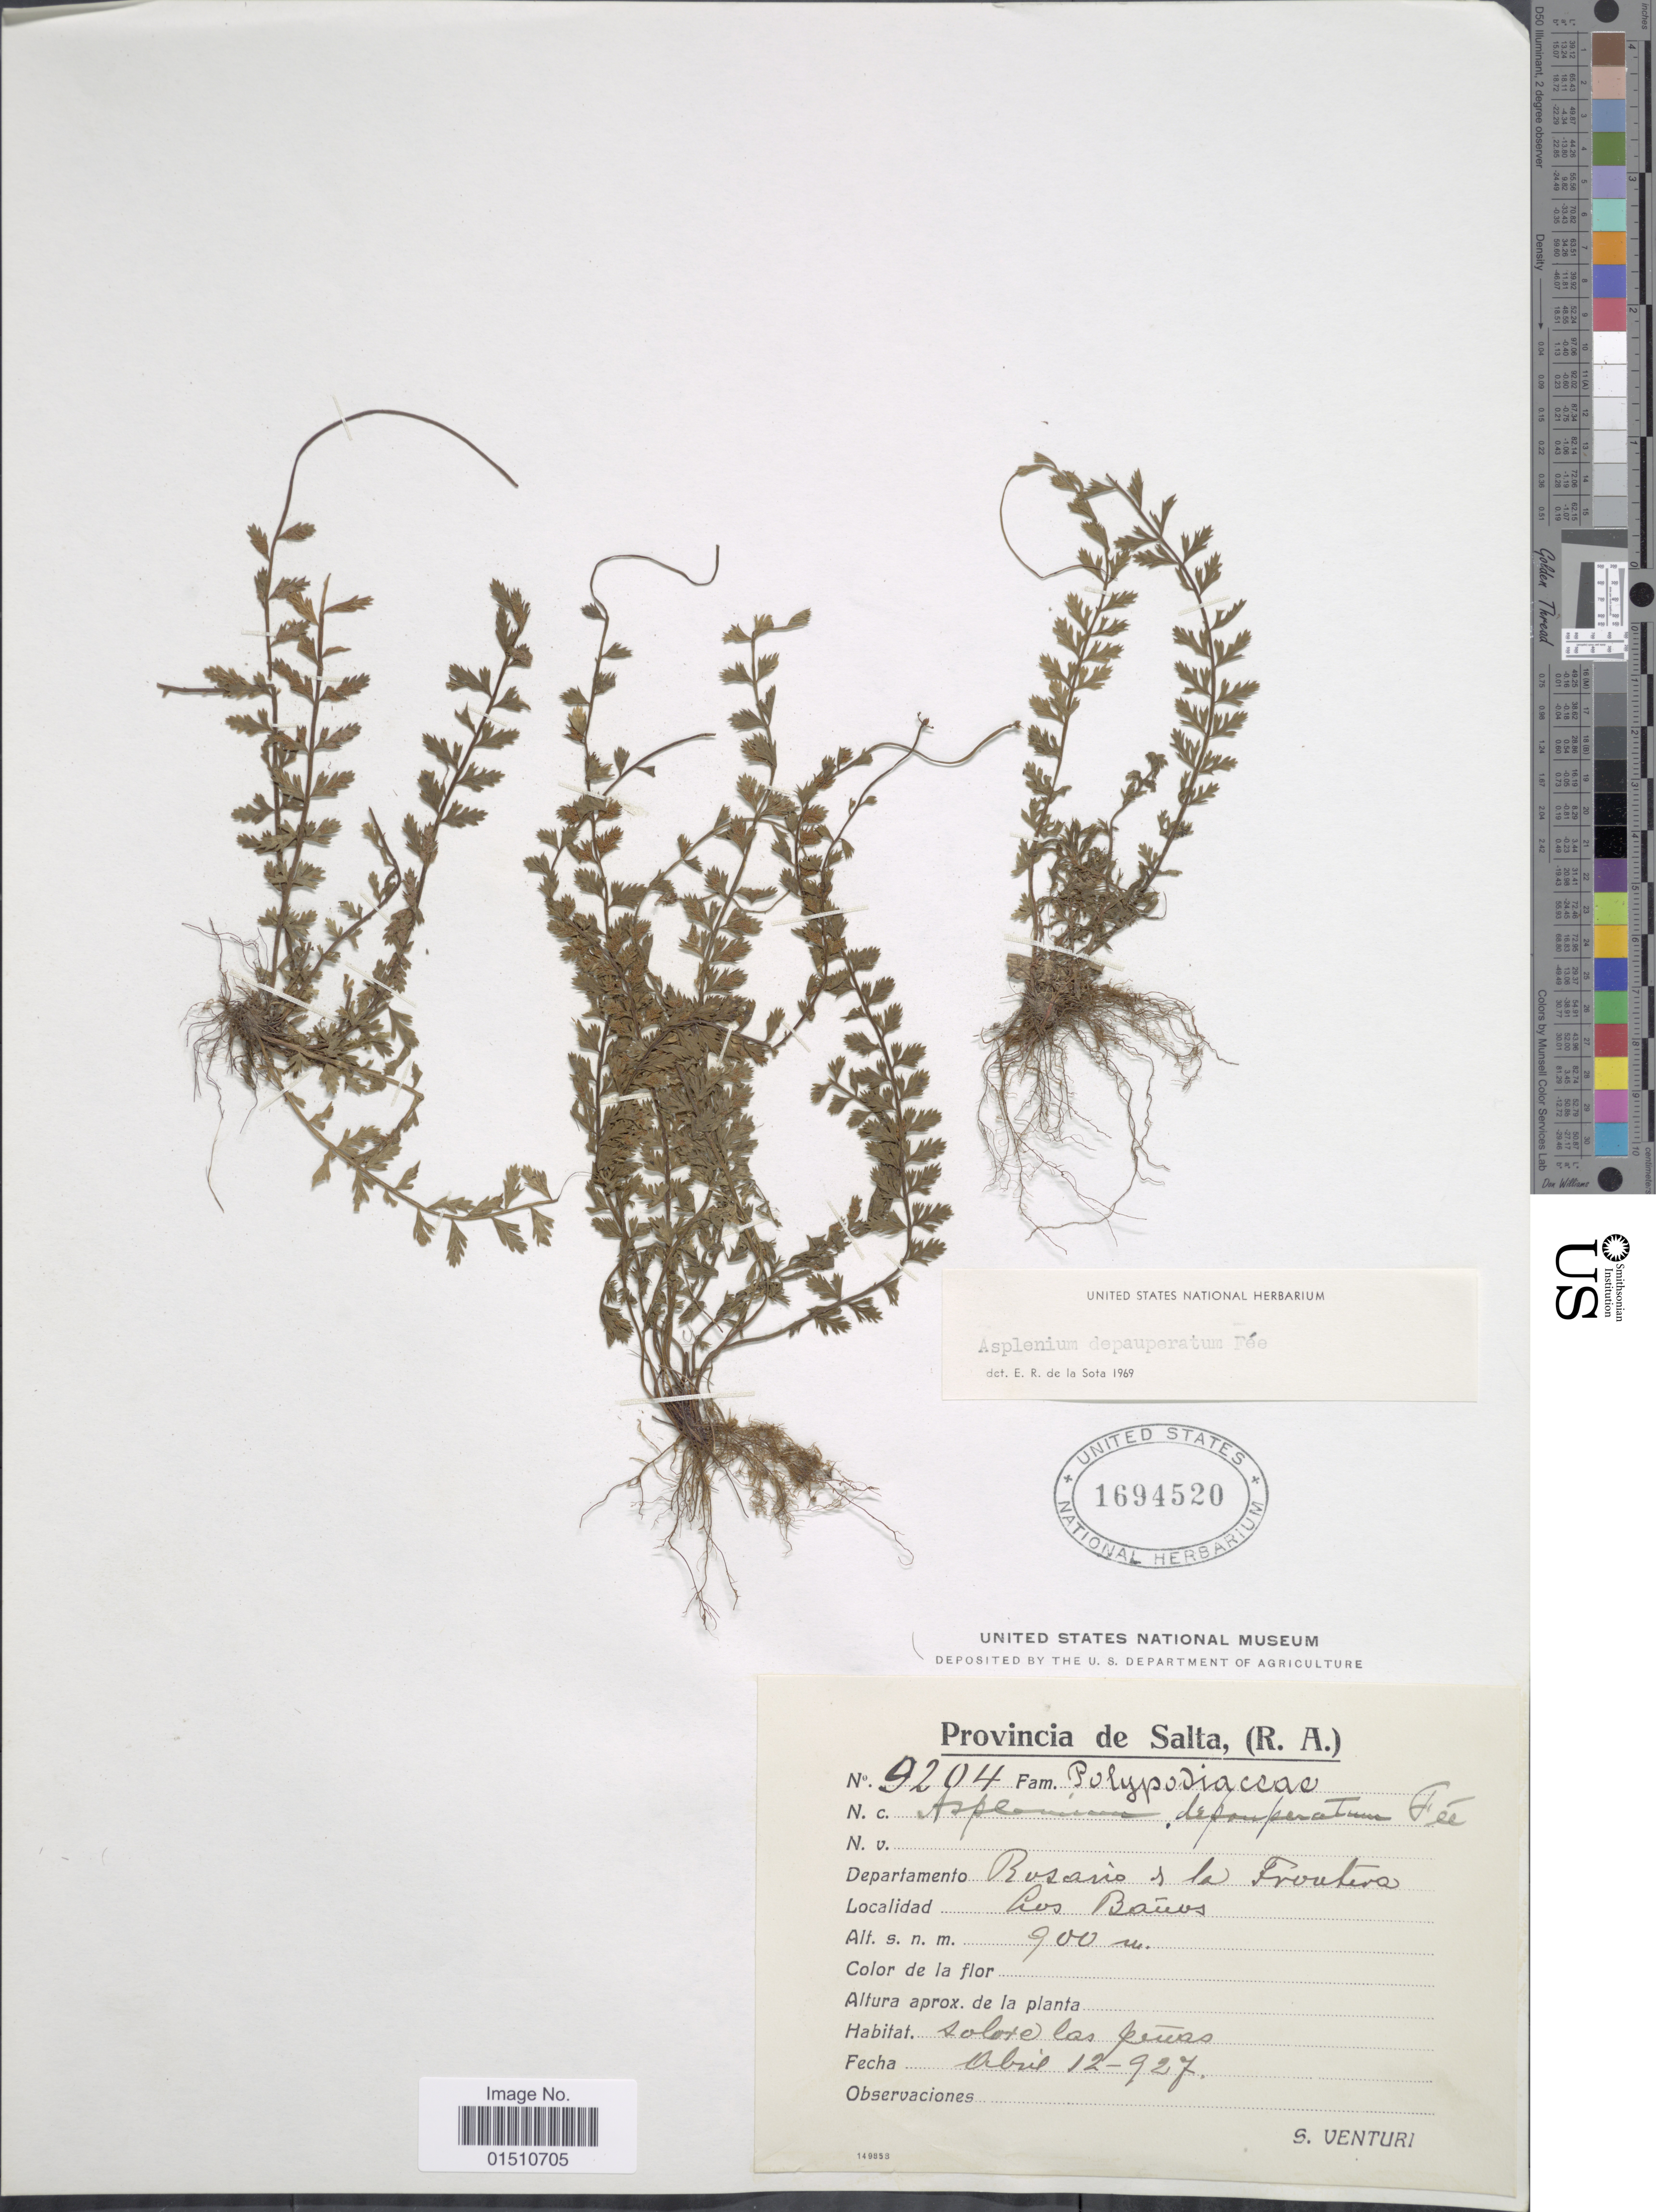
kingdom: Plantae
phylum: Tracheophyta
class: Polypodiopsida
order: Polypodiales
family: Aspleniaceae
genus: Asplenium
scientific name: Asplenium depauperatum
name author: Fée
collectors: S. Venturi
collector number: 9204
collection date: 1927-04-12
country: Argentina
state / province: Salta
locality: Provincia de Salta, (R.A.), Departamento: Rosario de la Frontero, Localidad: Los Banos.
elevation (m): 900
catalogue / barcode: US 1694520